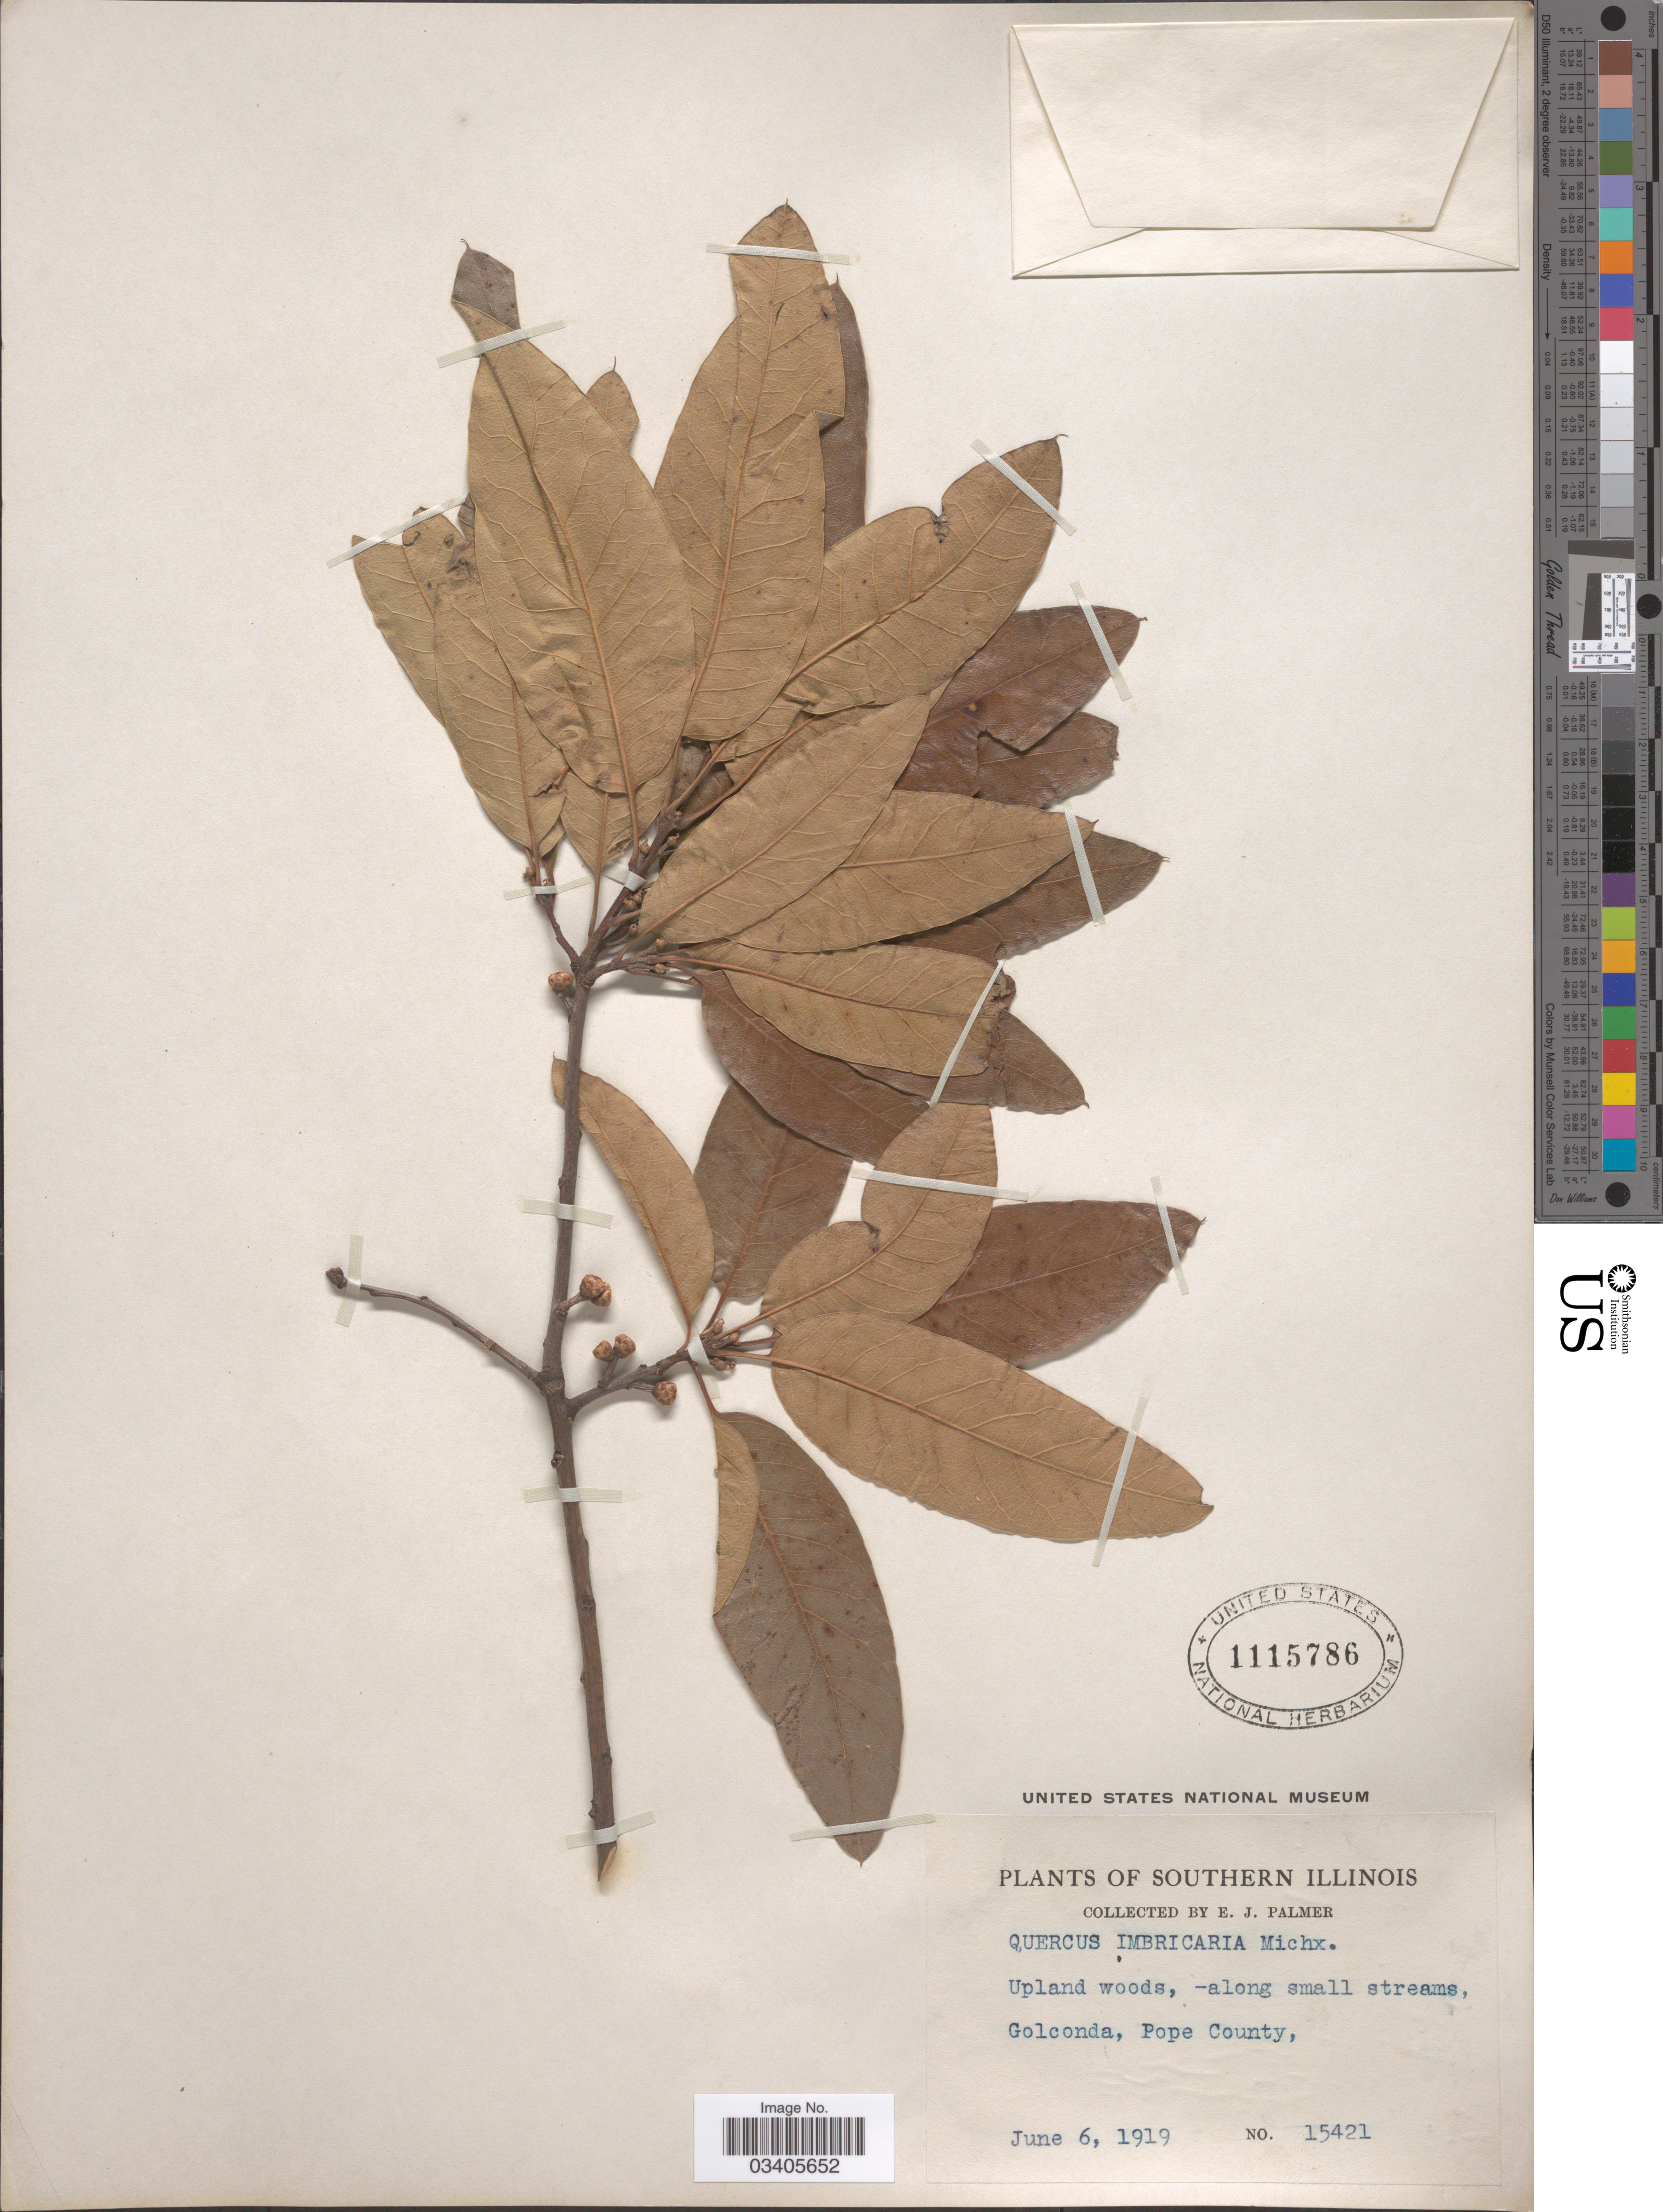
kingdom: Plantae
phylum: Tracheophyta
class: Magnoliopsida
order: Fagales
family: Fagaceae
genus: Quercus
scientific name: Quercus imbricaria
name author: Michx.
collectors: E. J. Palmer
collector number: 15421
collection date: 1919-06-06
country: United States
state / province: Illinois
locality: Southern Illinois. Along small streams, Golconda, Pope County.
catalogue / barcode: US 1115786